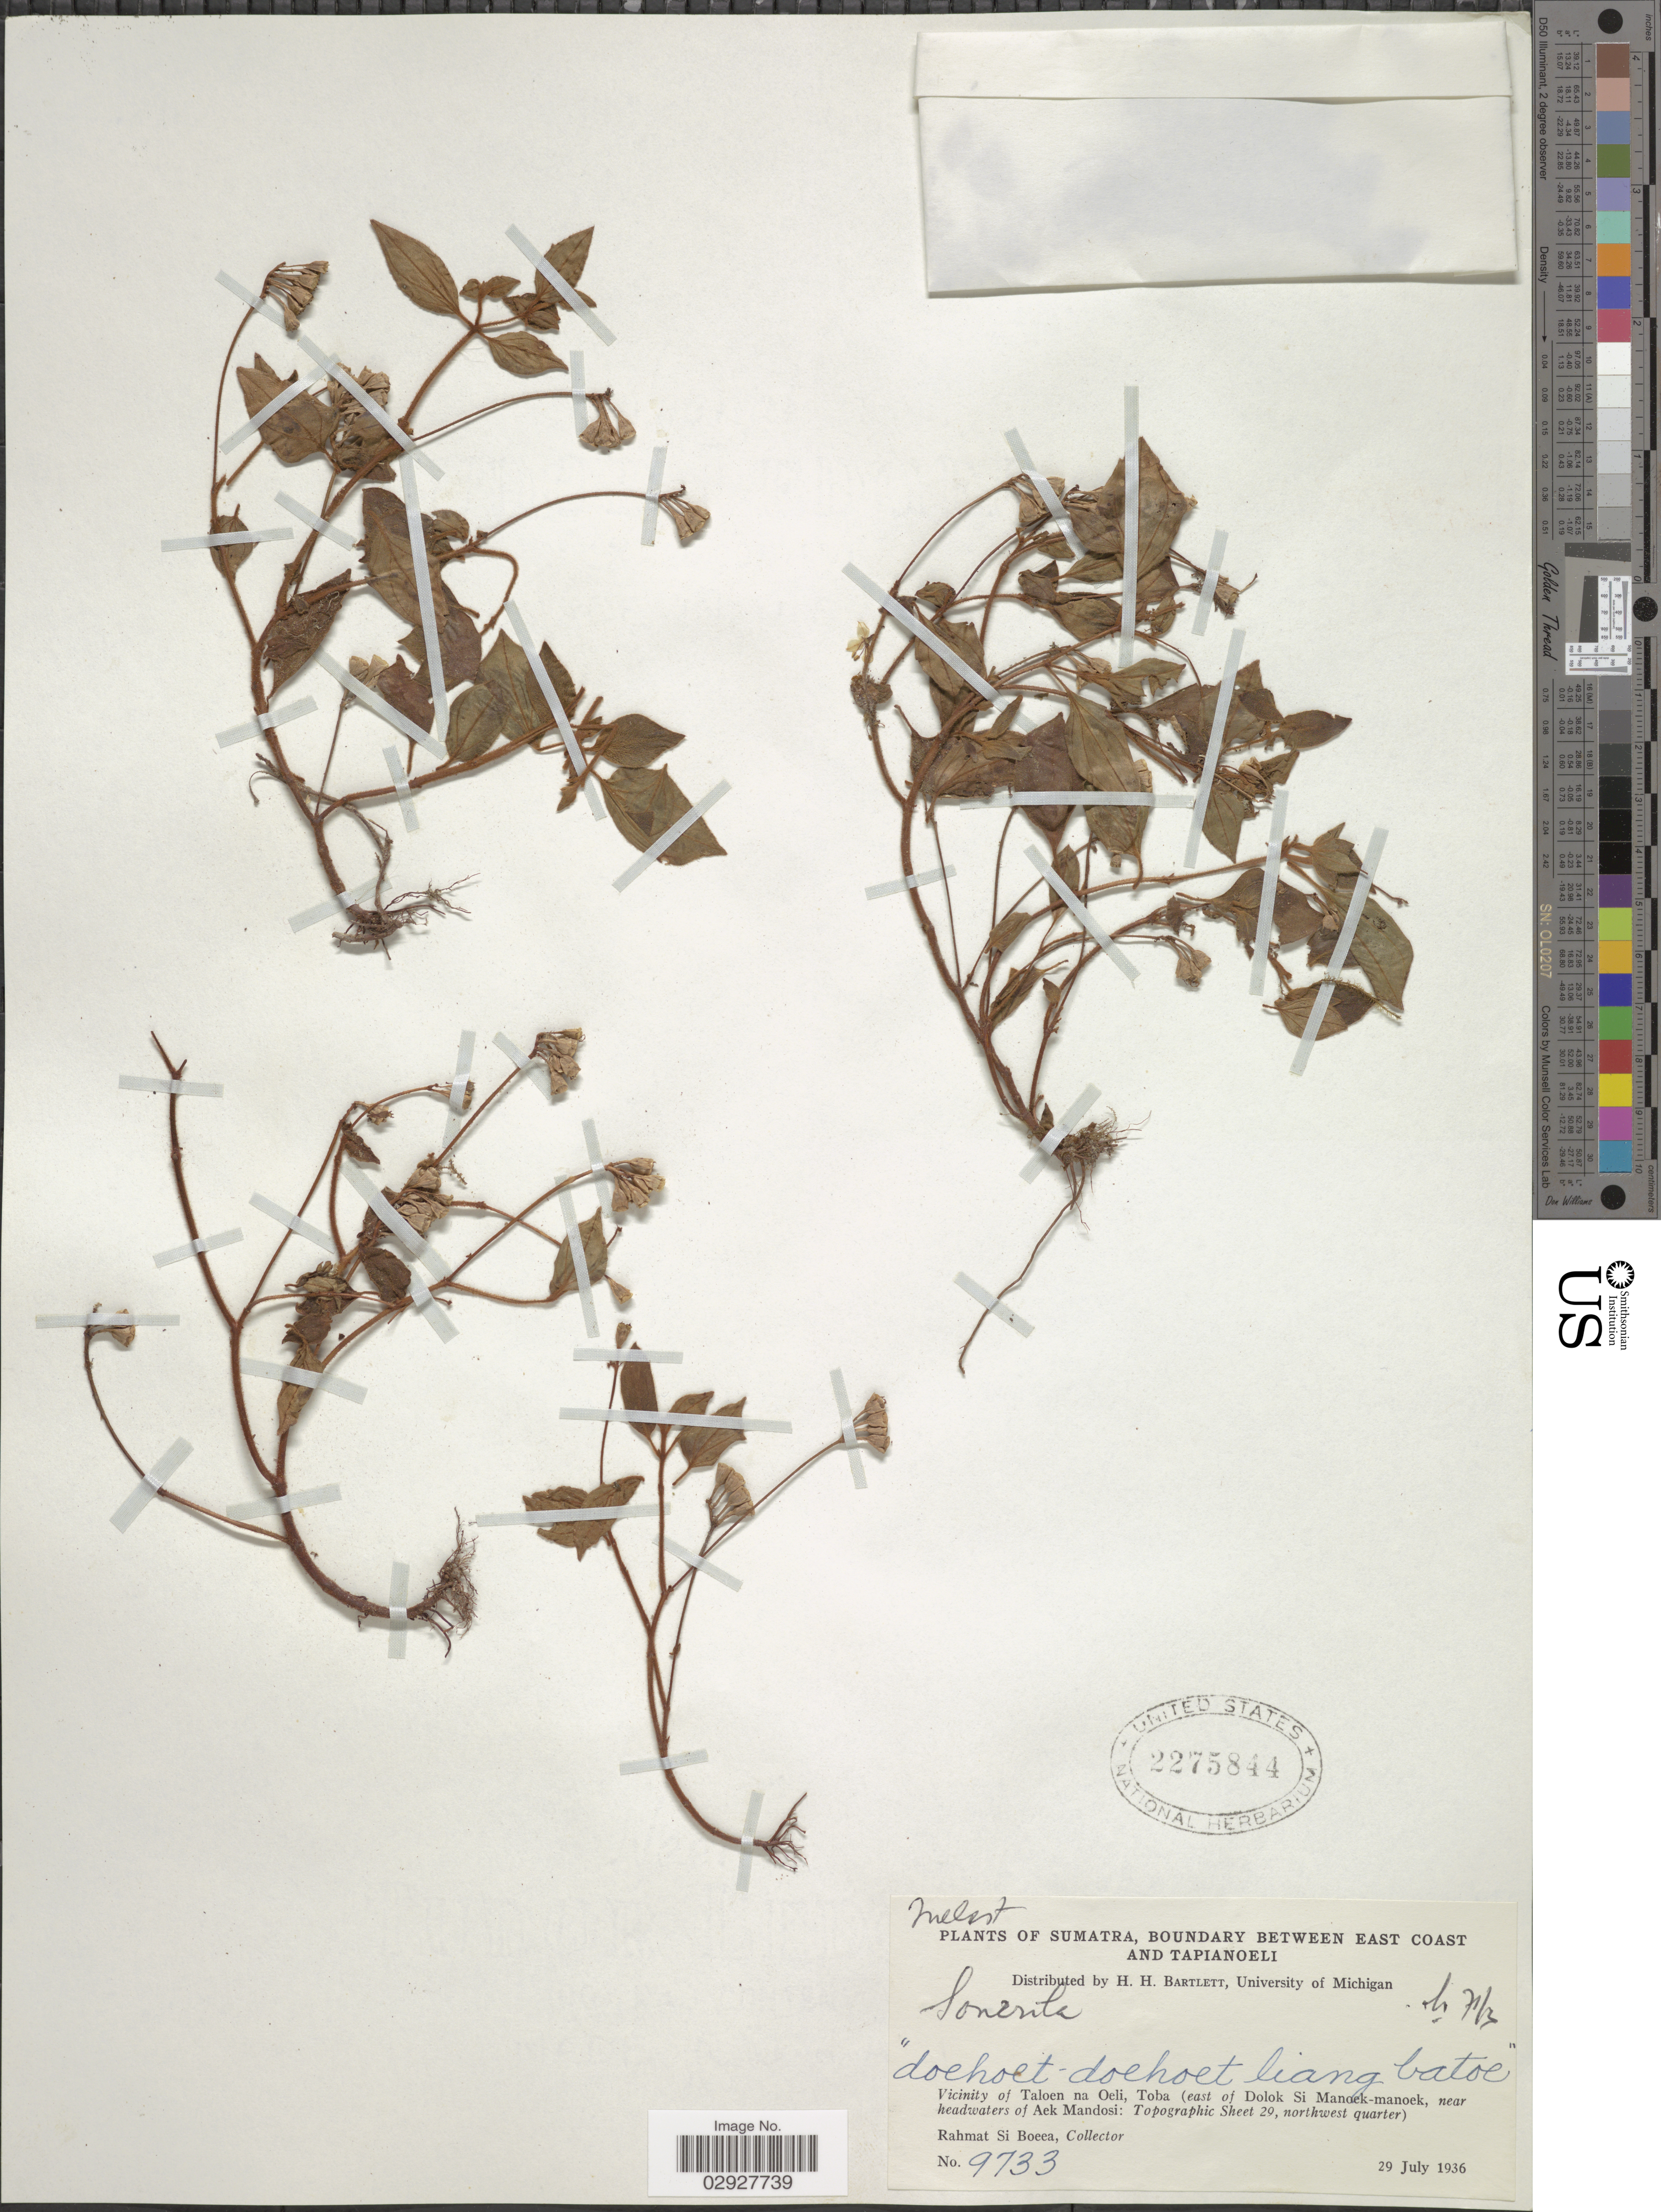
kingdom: Plantae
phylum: Tracheophyta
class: Magnoliopsida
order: Myrtales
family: Melastomataceae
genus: Sonerila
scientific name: Sonerila sp.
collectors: Rahmat Si Boeea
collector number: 9733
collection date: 1936-07-29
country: Indonesia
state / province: Sumatra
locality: Boundary between East Coast and Tapianoeli. Vicinity of Taloen na Oeli, Toba (east of Dolok Si Manoek-manoek, near headwaters of Aek Mandosi: Topographic Sheet 29, northwest quarter).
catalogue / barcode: US 2275844